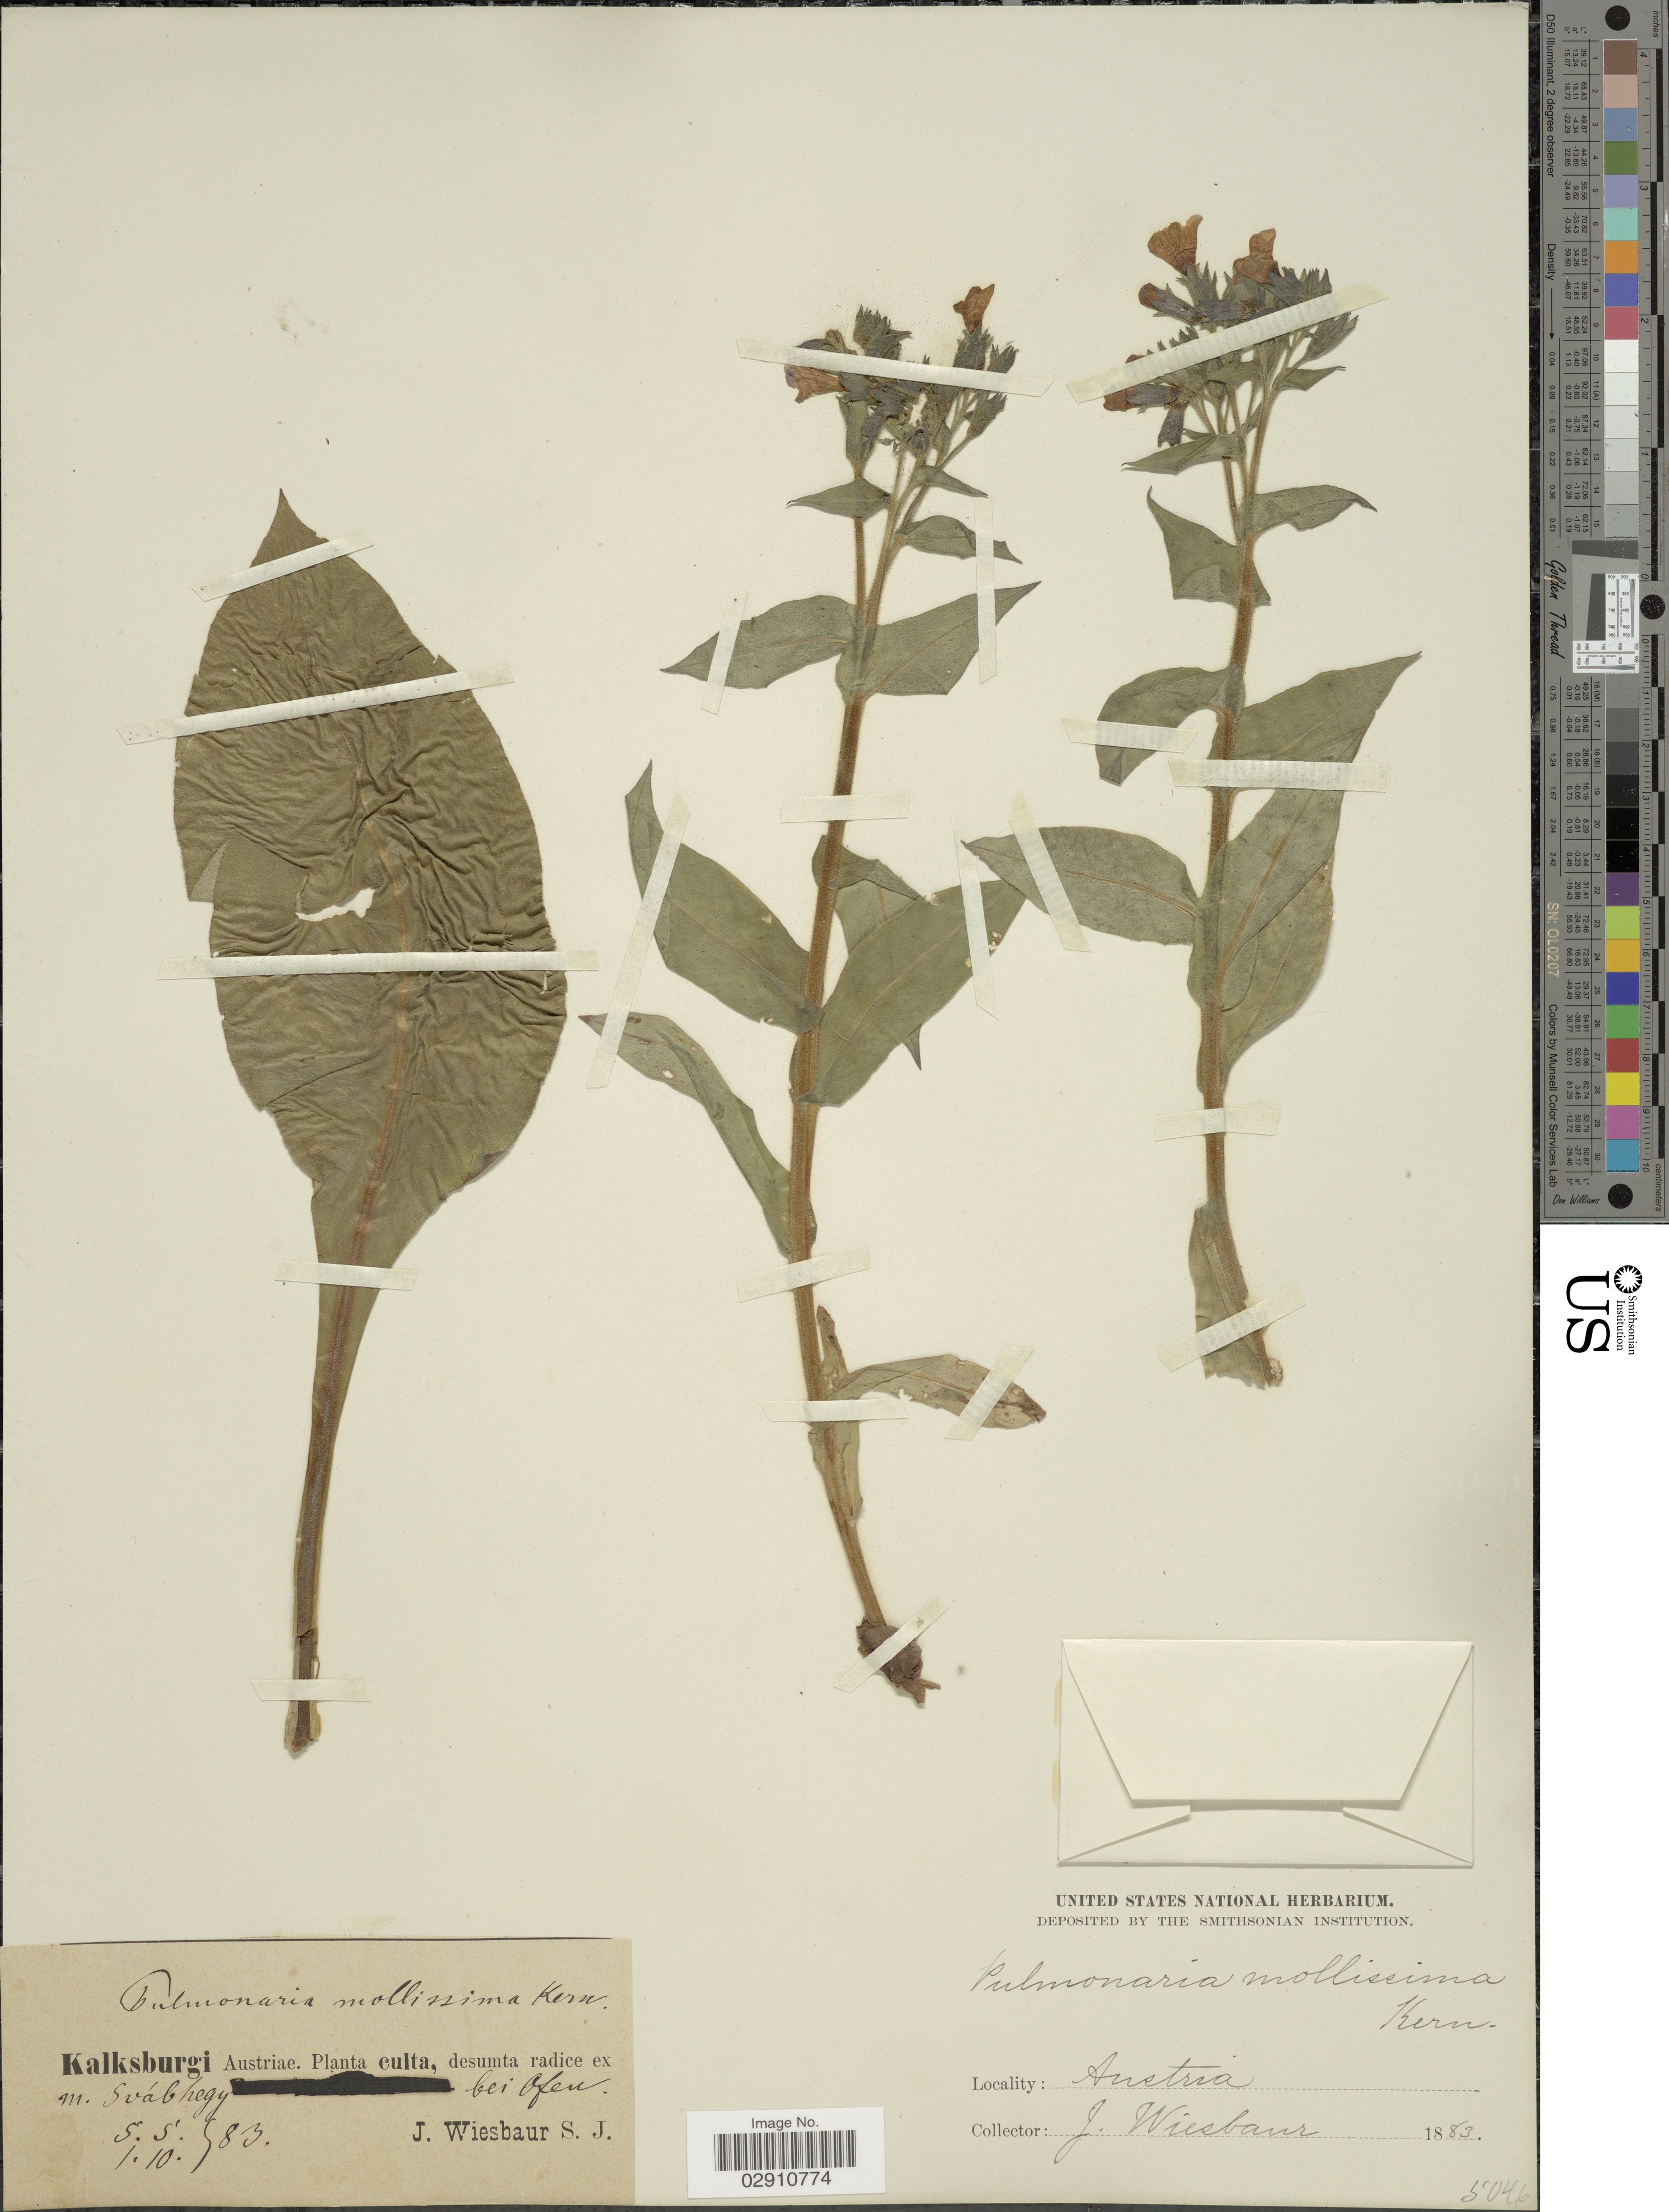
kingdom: Plantae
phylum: Tracheophyta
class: Magnoliopsida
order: Boraginales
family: Boraginaceae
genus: Pulmonaria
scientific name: Pulmonaria mollissima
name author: A. Kern.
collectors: J. Wiesbaur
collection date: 1883-05-05/1883-10-01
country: Austria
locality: Kalksburgi Austriae. Desumta radice ex m. Svábhegy bei Ofen.